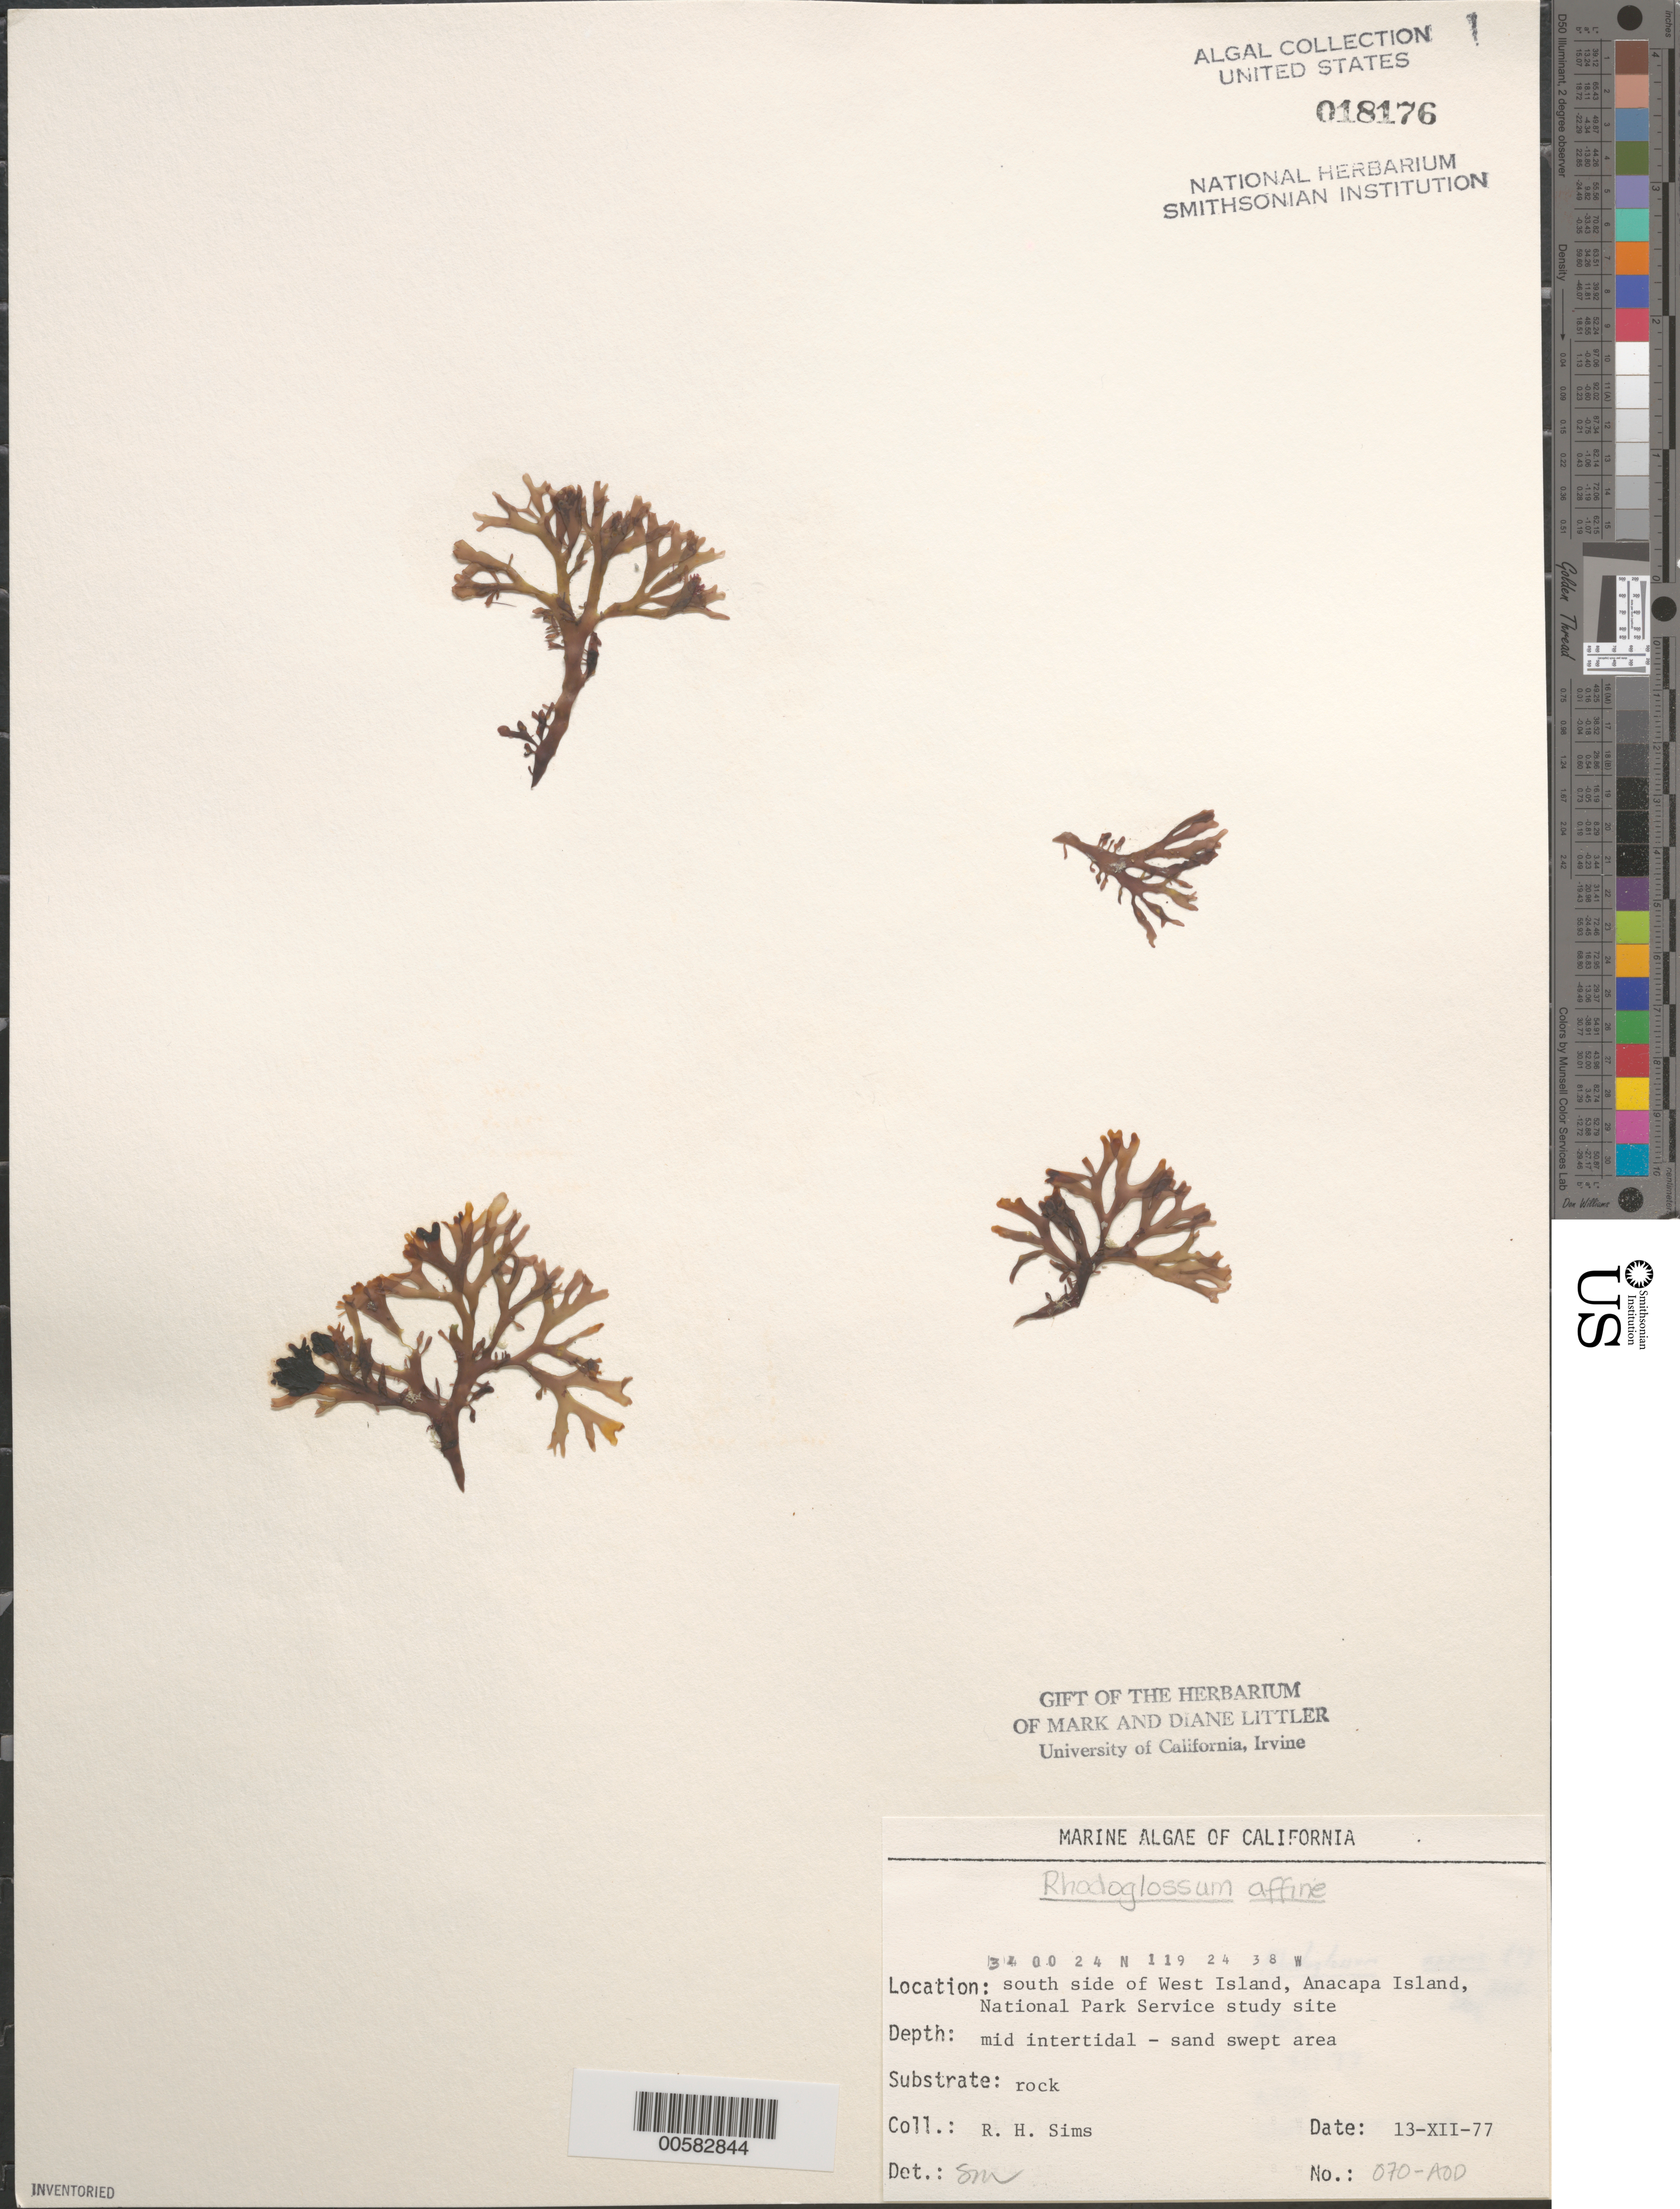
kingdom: Plantae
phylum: Rhodophyta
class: Florideophyceae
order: Gigartinales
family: Gigartinaceae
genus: Mazzaella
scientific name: Mazzaella affinis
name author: (Harvey) Fredericq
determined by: Algae name updating Project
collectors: R. H. Sims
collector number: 070-AOD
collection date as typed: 13 Dec 1977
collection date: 1977-12-13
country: United States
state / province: California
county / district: Ventura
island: Anacapa Island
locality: South side of west island [National Park Service site]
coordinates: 34 00'24"N, 119 24'38"W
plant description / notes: BLM-SOCALBIGHT Rocky Intertidal Survey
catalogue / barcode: US 18176